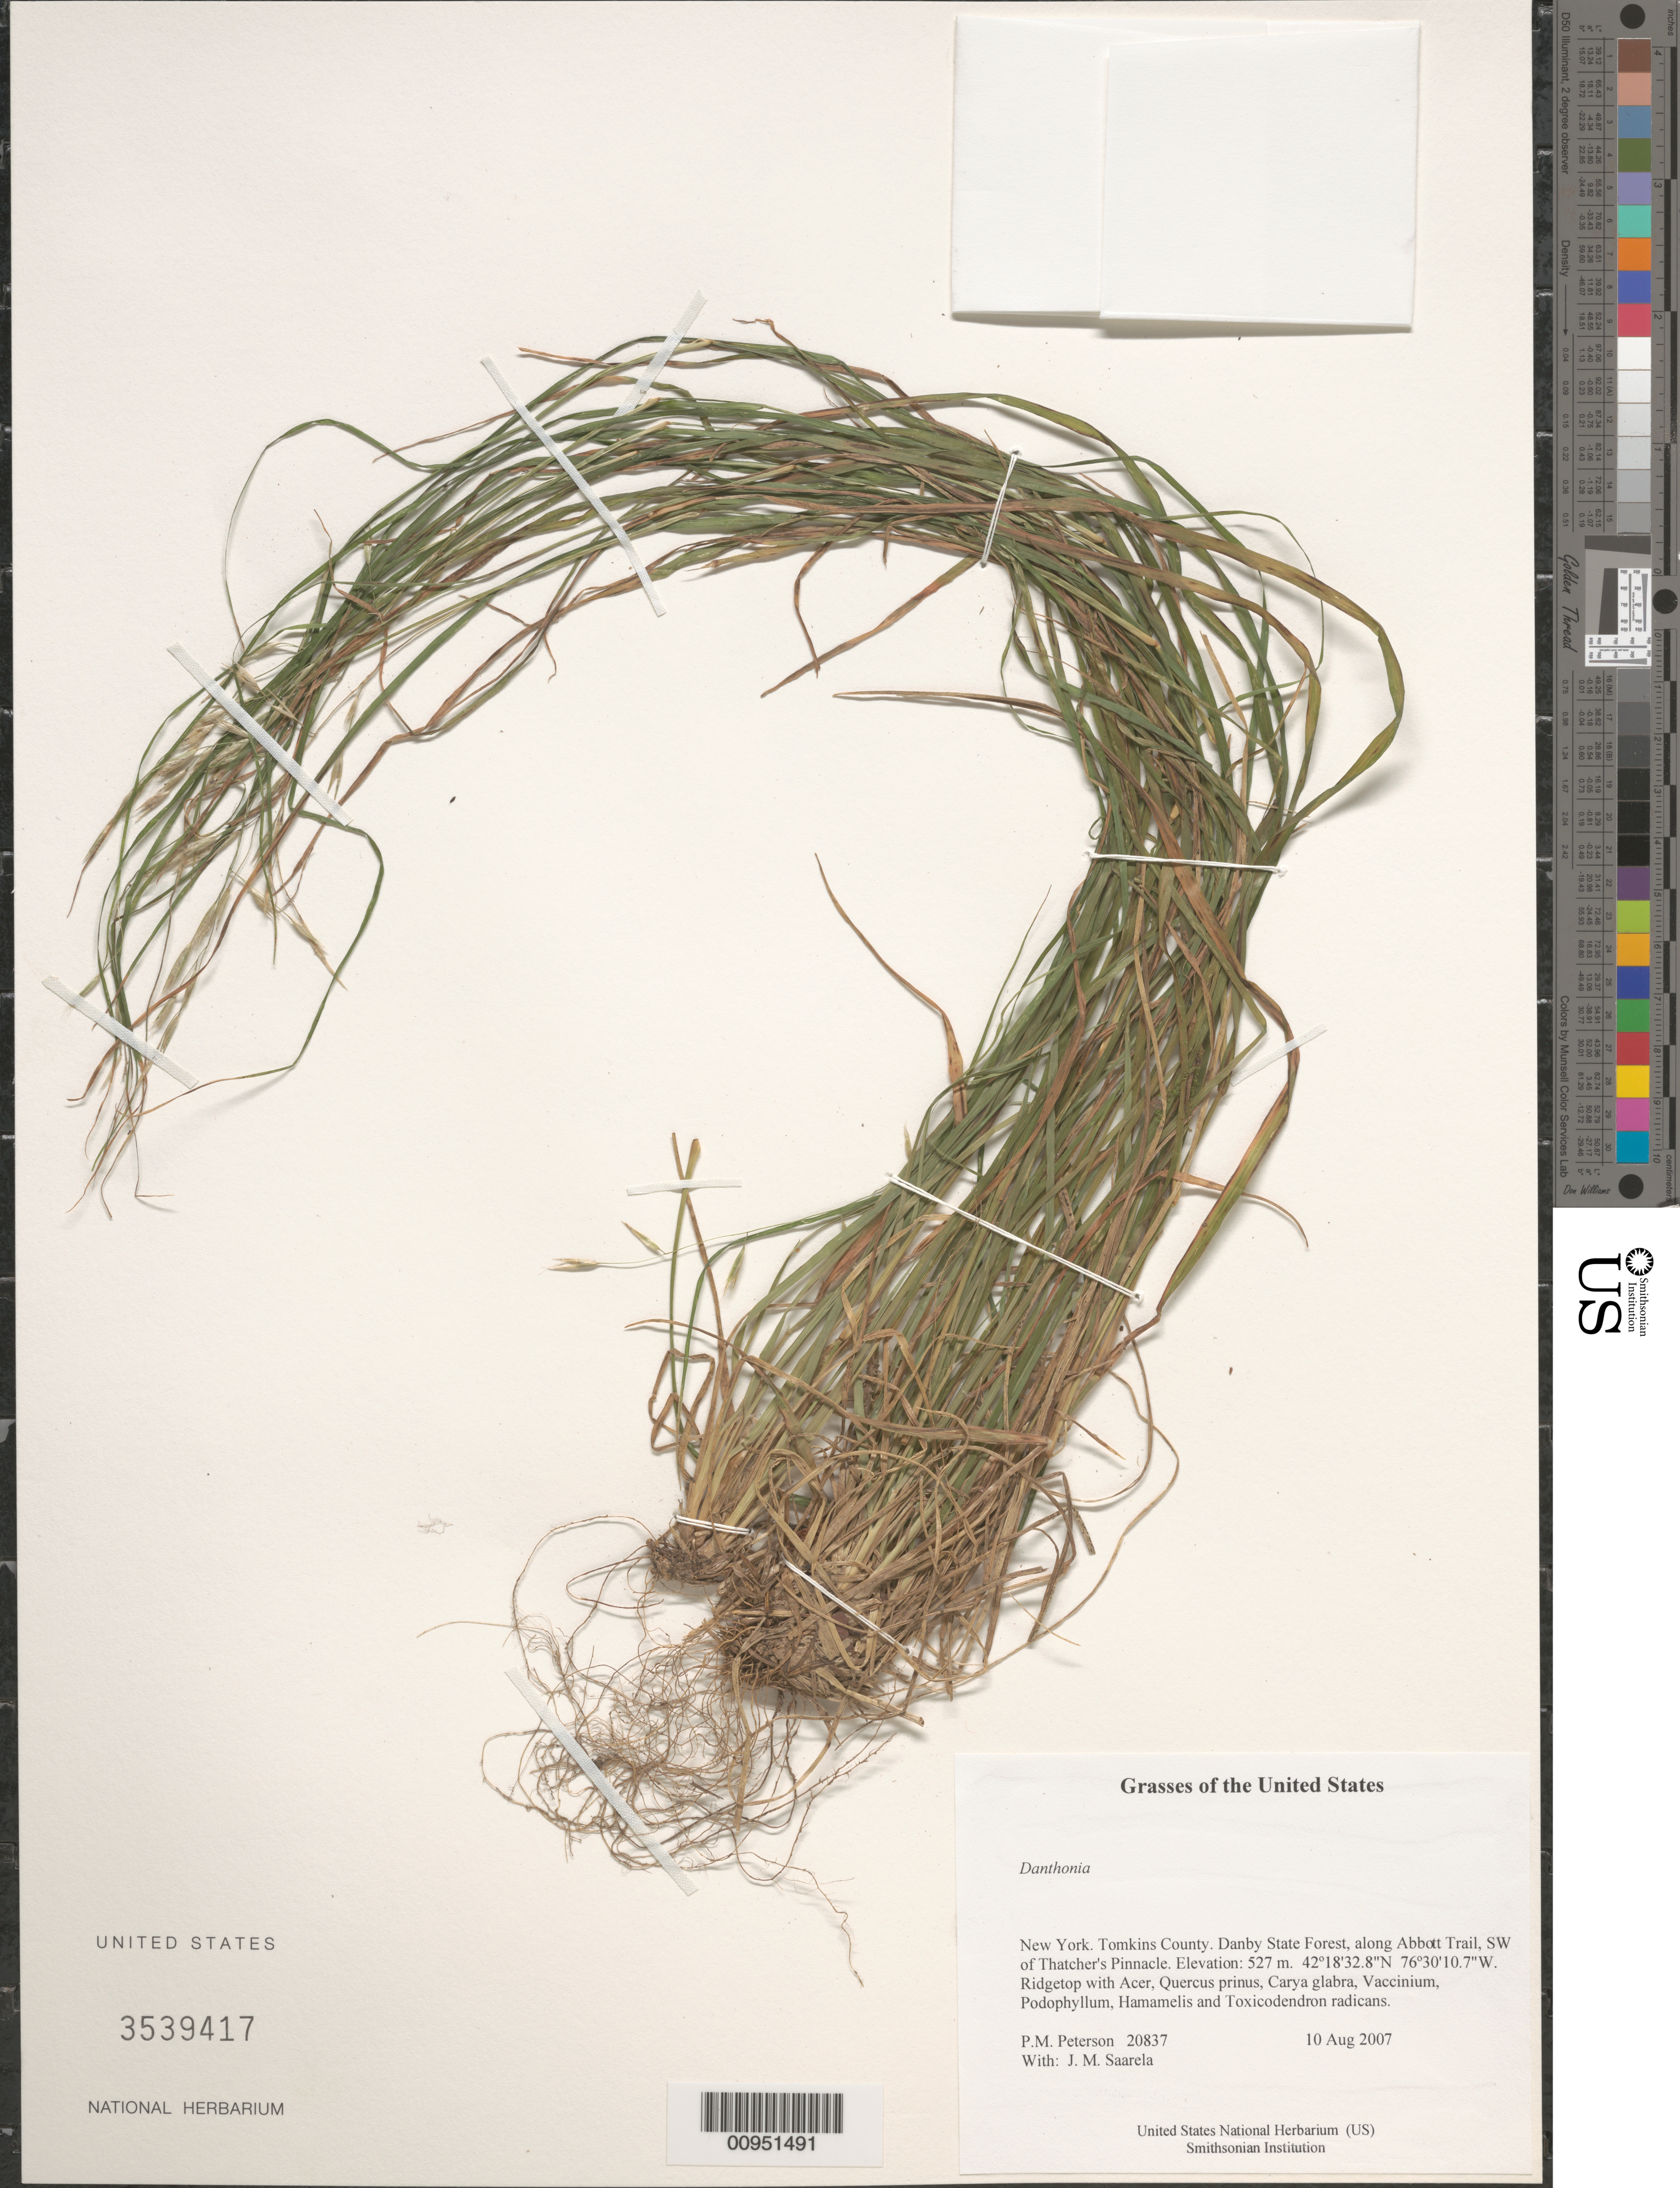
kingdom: Plantae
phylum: Tracheophyta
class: Liliopsida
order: Poales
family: Poaceae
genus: Danthonia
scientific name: Danthonia sp.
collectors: P. M. Peterson & J. Saarela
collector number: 20837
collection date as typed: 10 Aug 2007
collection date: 2007-08-10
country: United States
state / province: New York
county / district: Tomkins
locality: Danby State Forest, along Abbott Trail, SW of Thatcher's Pinnacle.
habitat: Ridgetop with Acer, Quercus prinus, Carya glabra, Vaccinium, Podophyllum, Hamamelis and Toxicodendron radicans.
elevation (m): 527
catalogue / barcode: US 3539417